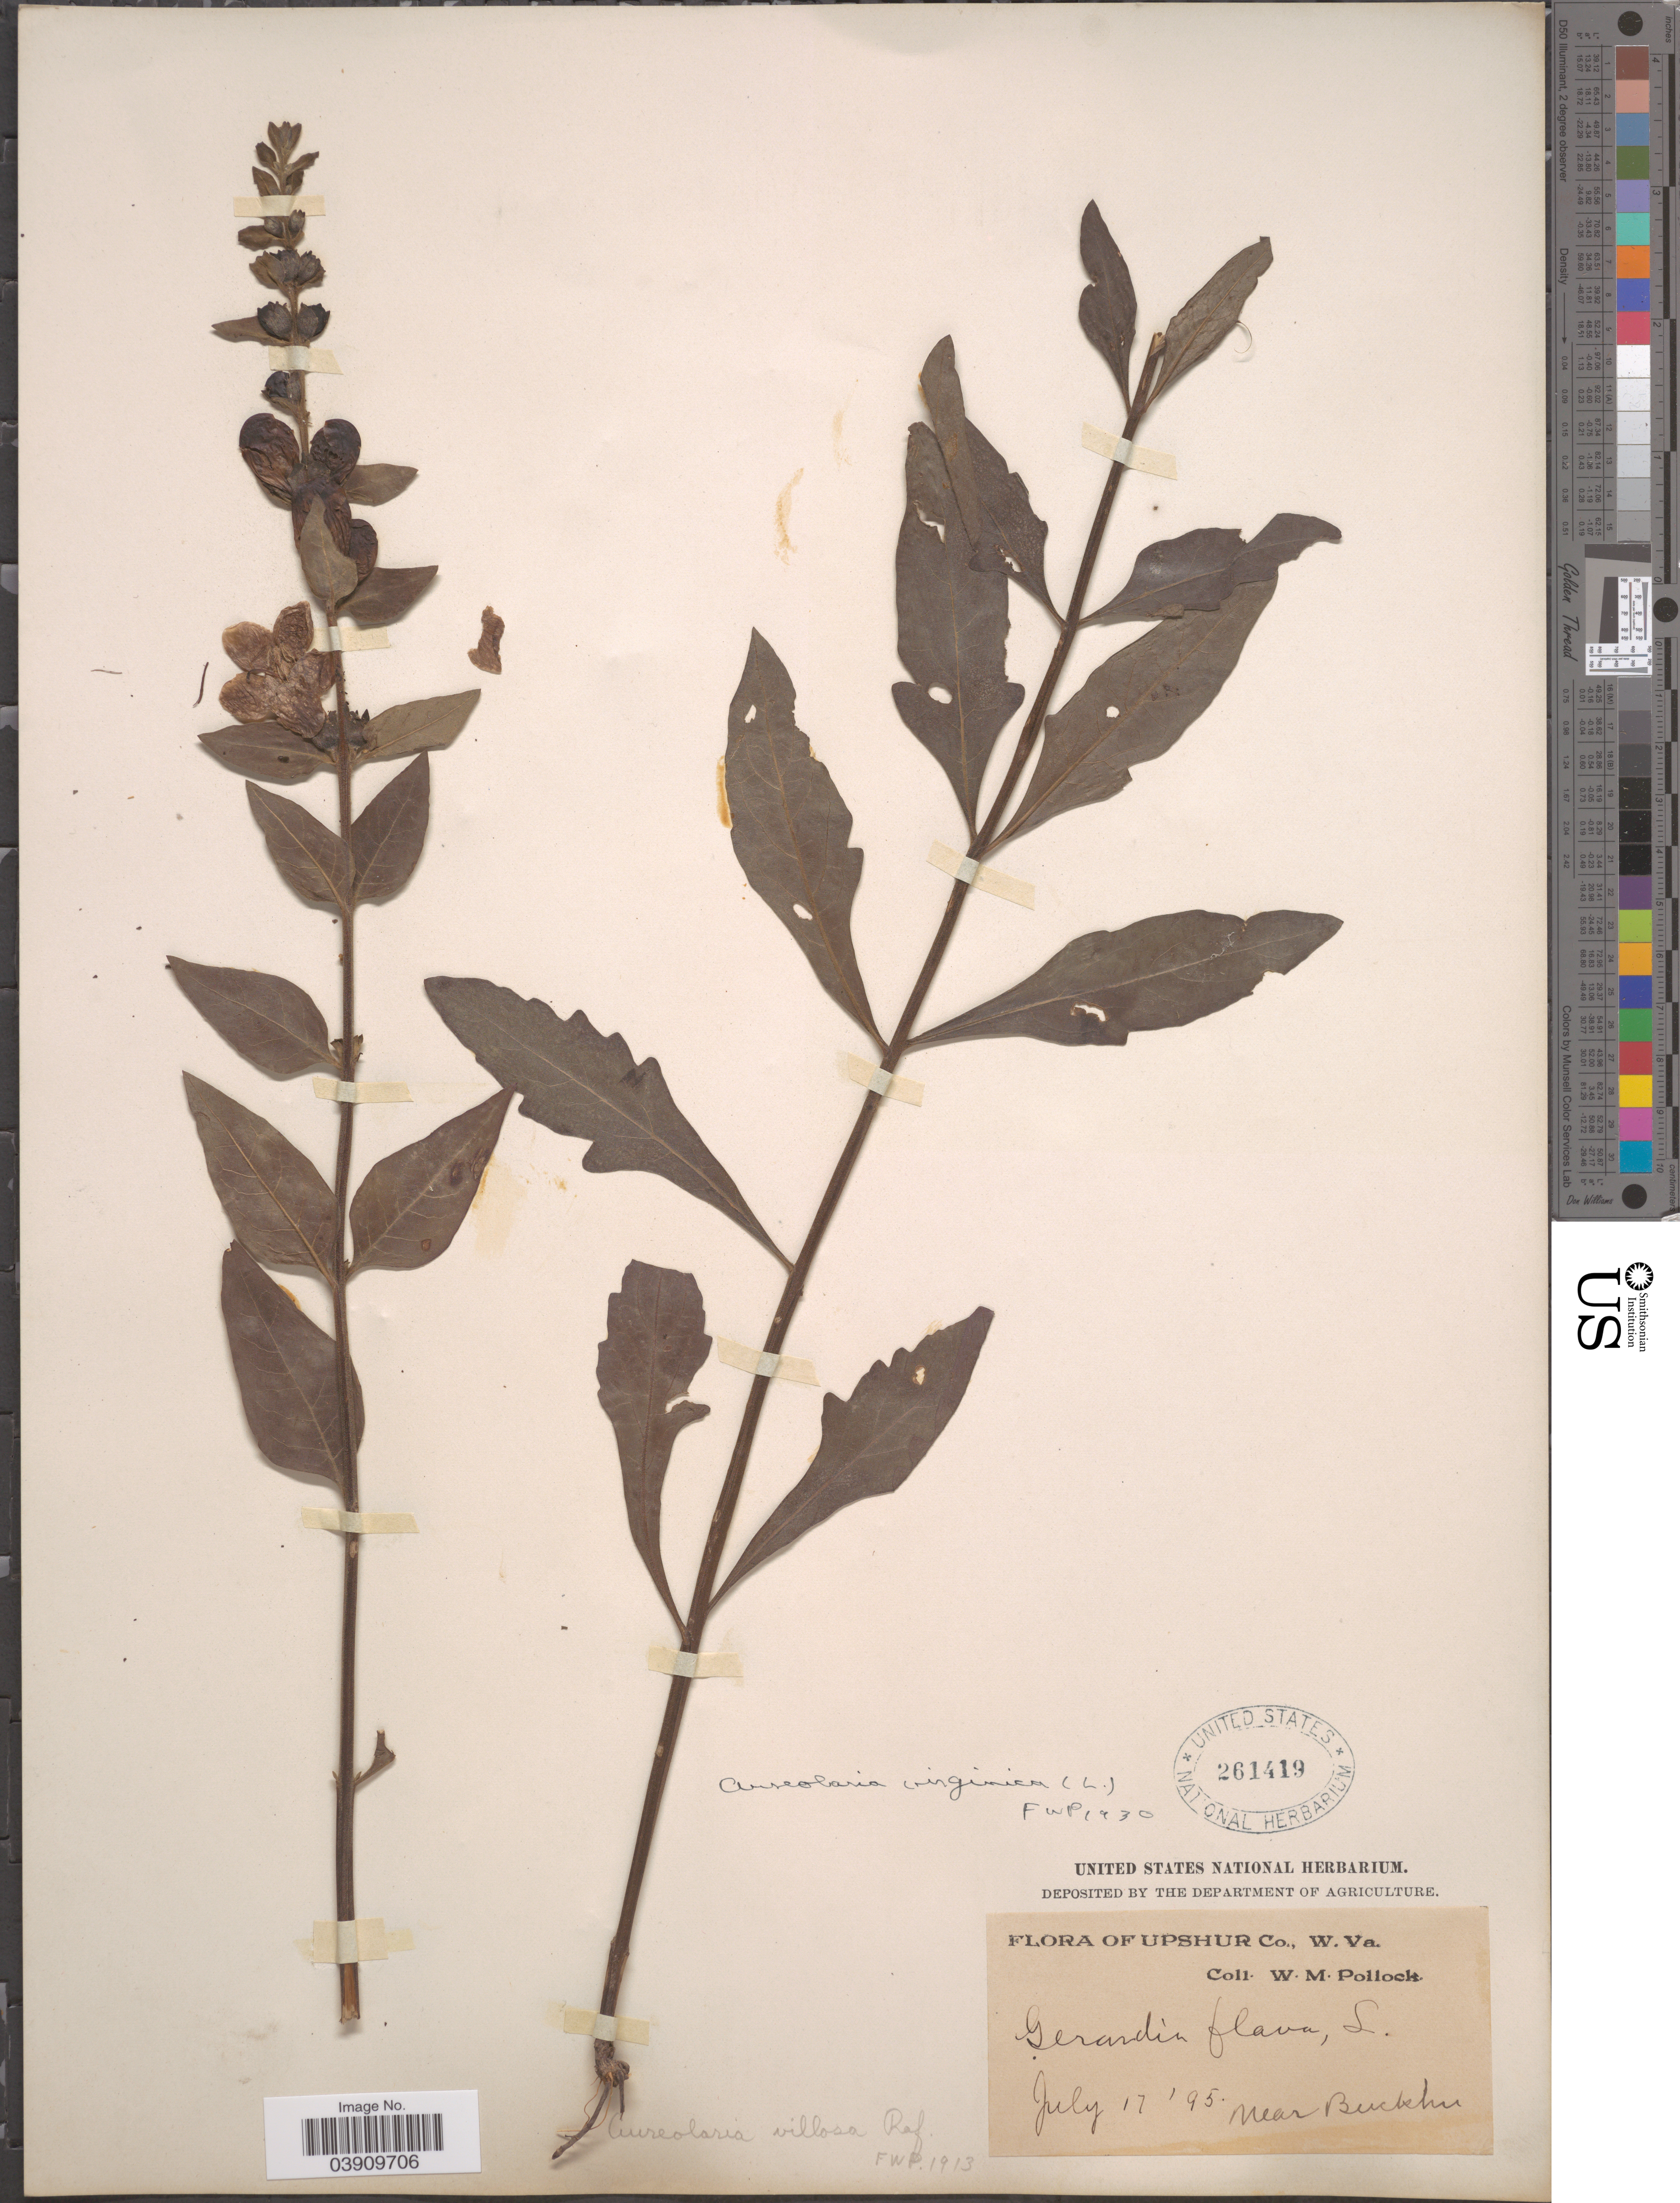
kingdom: Plantae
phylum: Tracheophyta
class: Magnoliopsida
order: Lamiales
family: Orobanchaceae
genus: Aureolaria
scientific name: Aureolaria virginica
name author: (L.) Pennell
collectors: W. M. Pollock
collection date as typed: Transcribed d/m/y: 17/7/95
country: United States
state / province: West Virginia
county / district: Upshur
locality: near Bucklin.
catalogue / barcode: US 261419